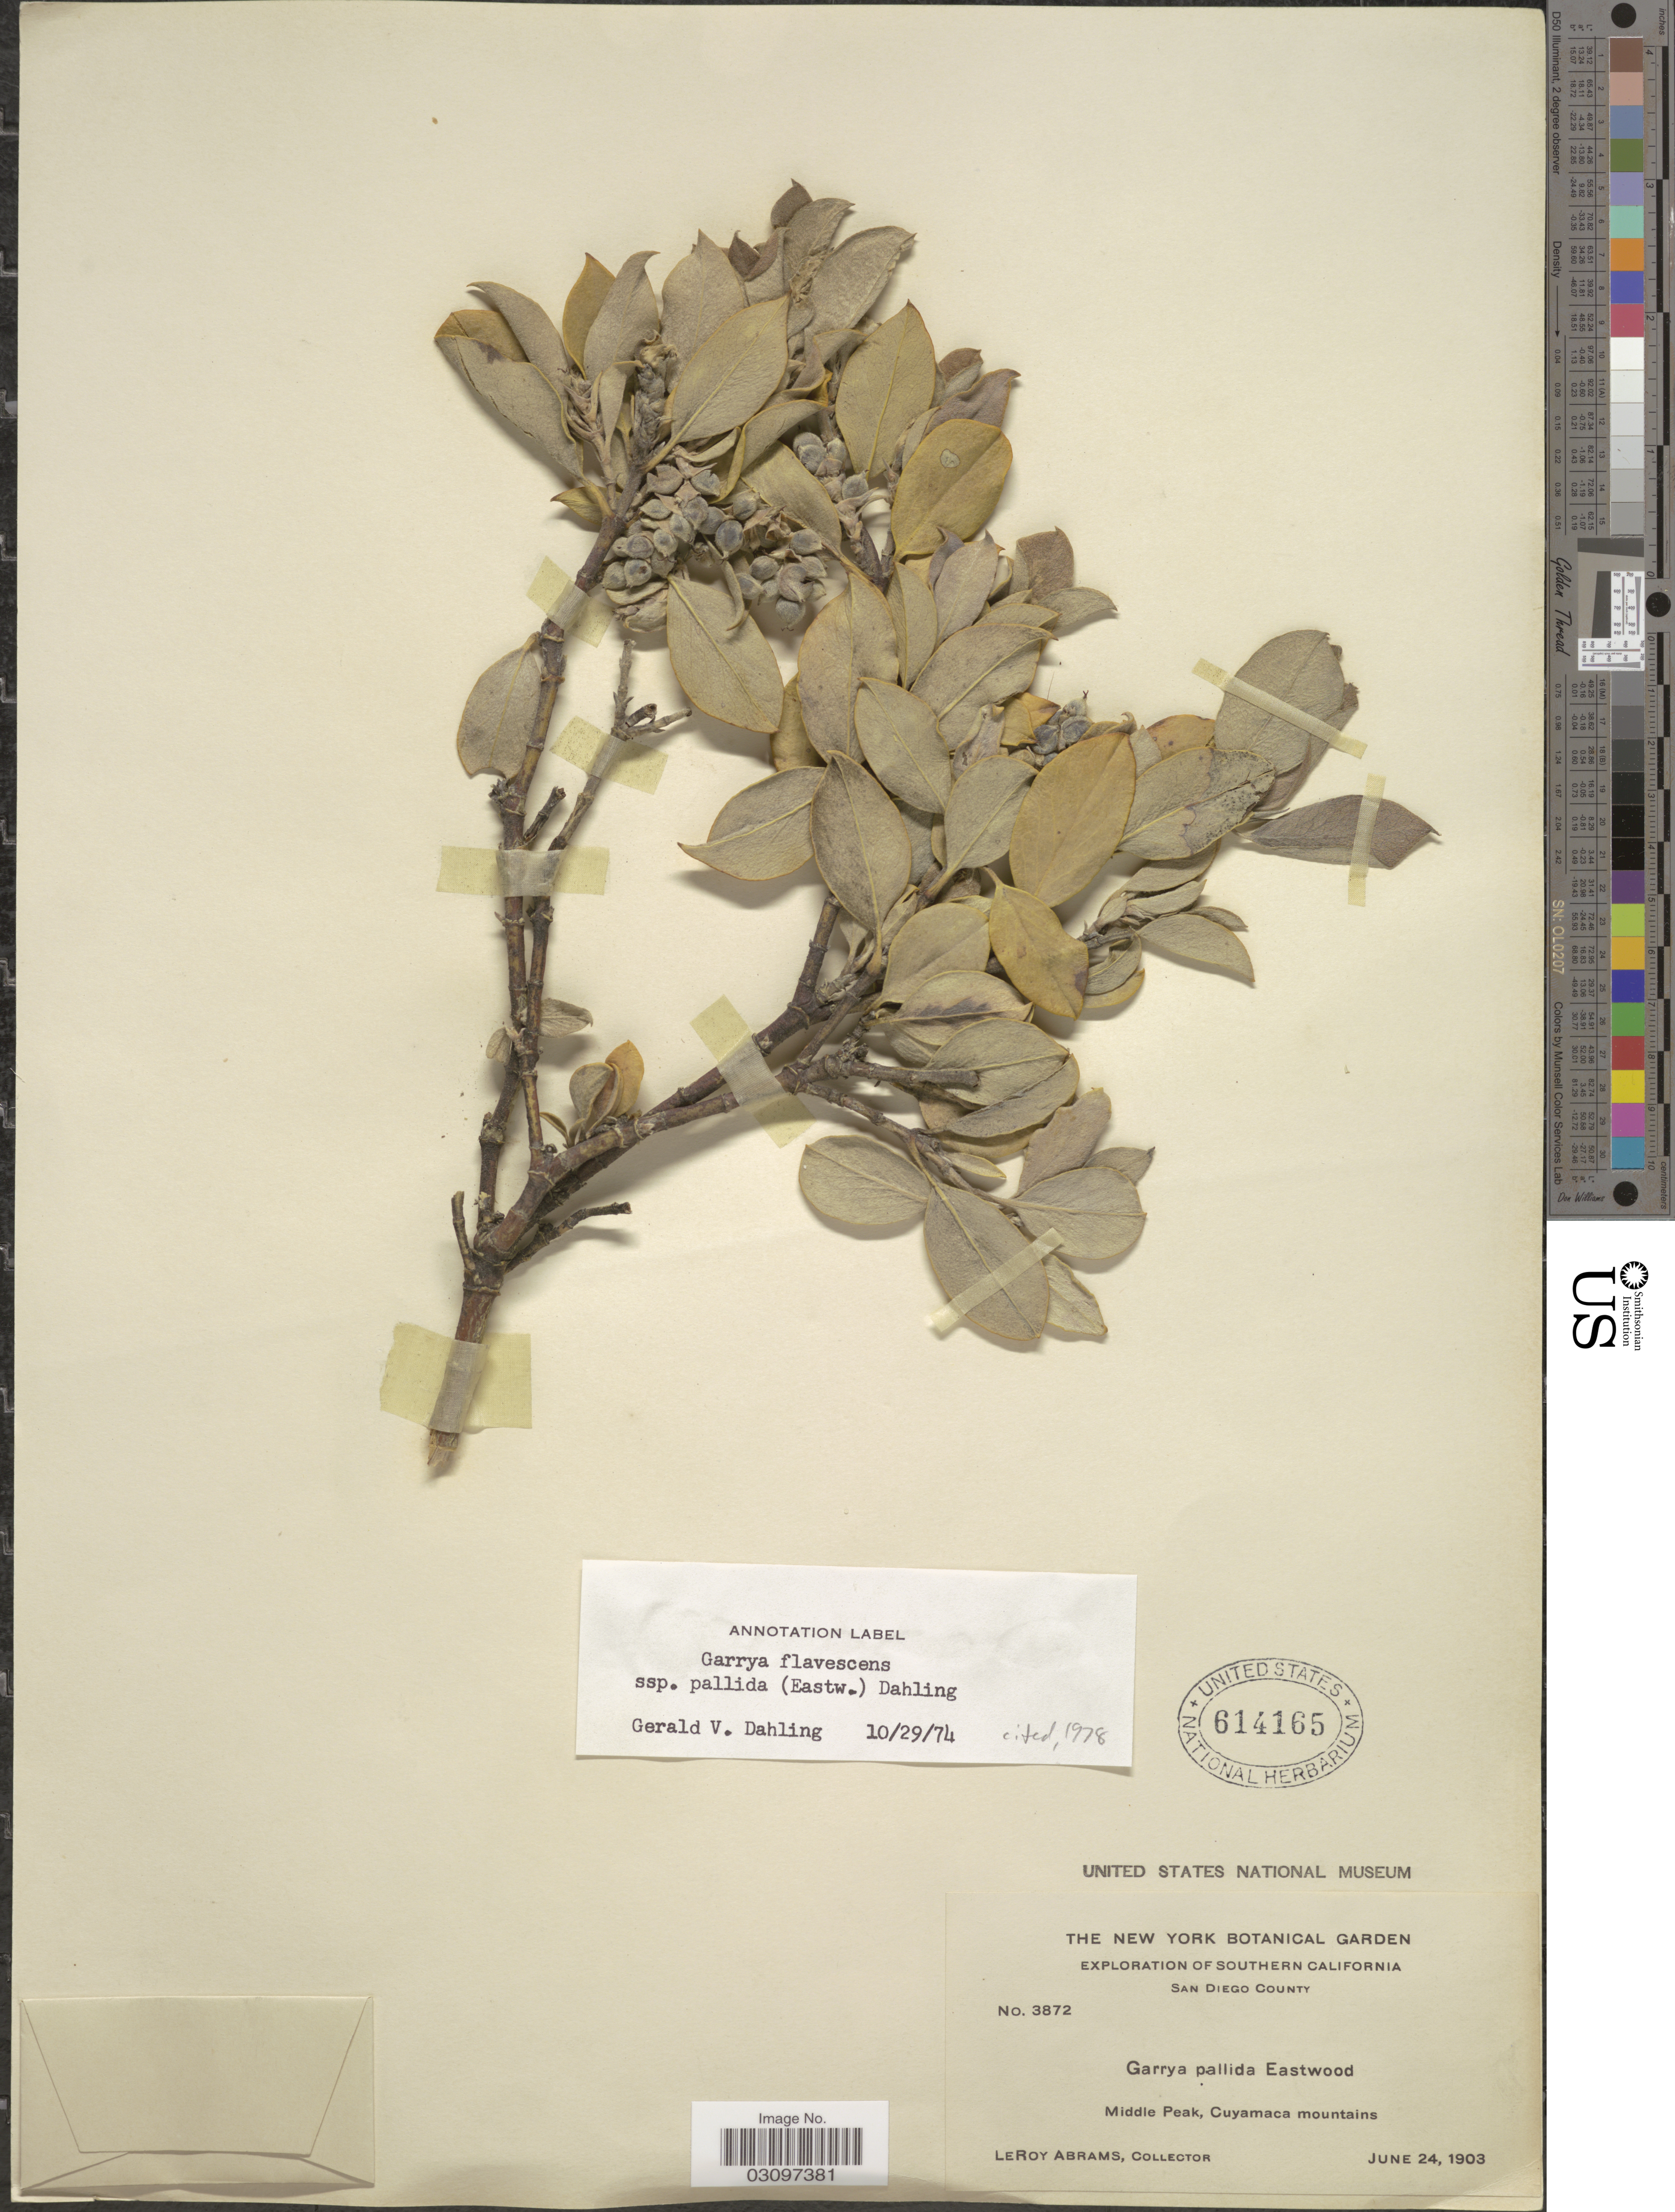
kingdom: Plantae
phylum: Tracheophyta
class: Magnoliopsida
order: Garryales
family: Garryaceae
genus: Garrya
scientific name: Garrya flavescens subsp. pallida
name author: (Eastw.) Bacig. ex Ewan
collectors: L. Abrams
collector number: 3872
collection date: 1903-06-24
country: United States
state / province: California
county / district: San Diego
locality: Southern California. San Diego County. Middle Peak, Cuyamaca mountains.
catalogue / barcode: US 614165